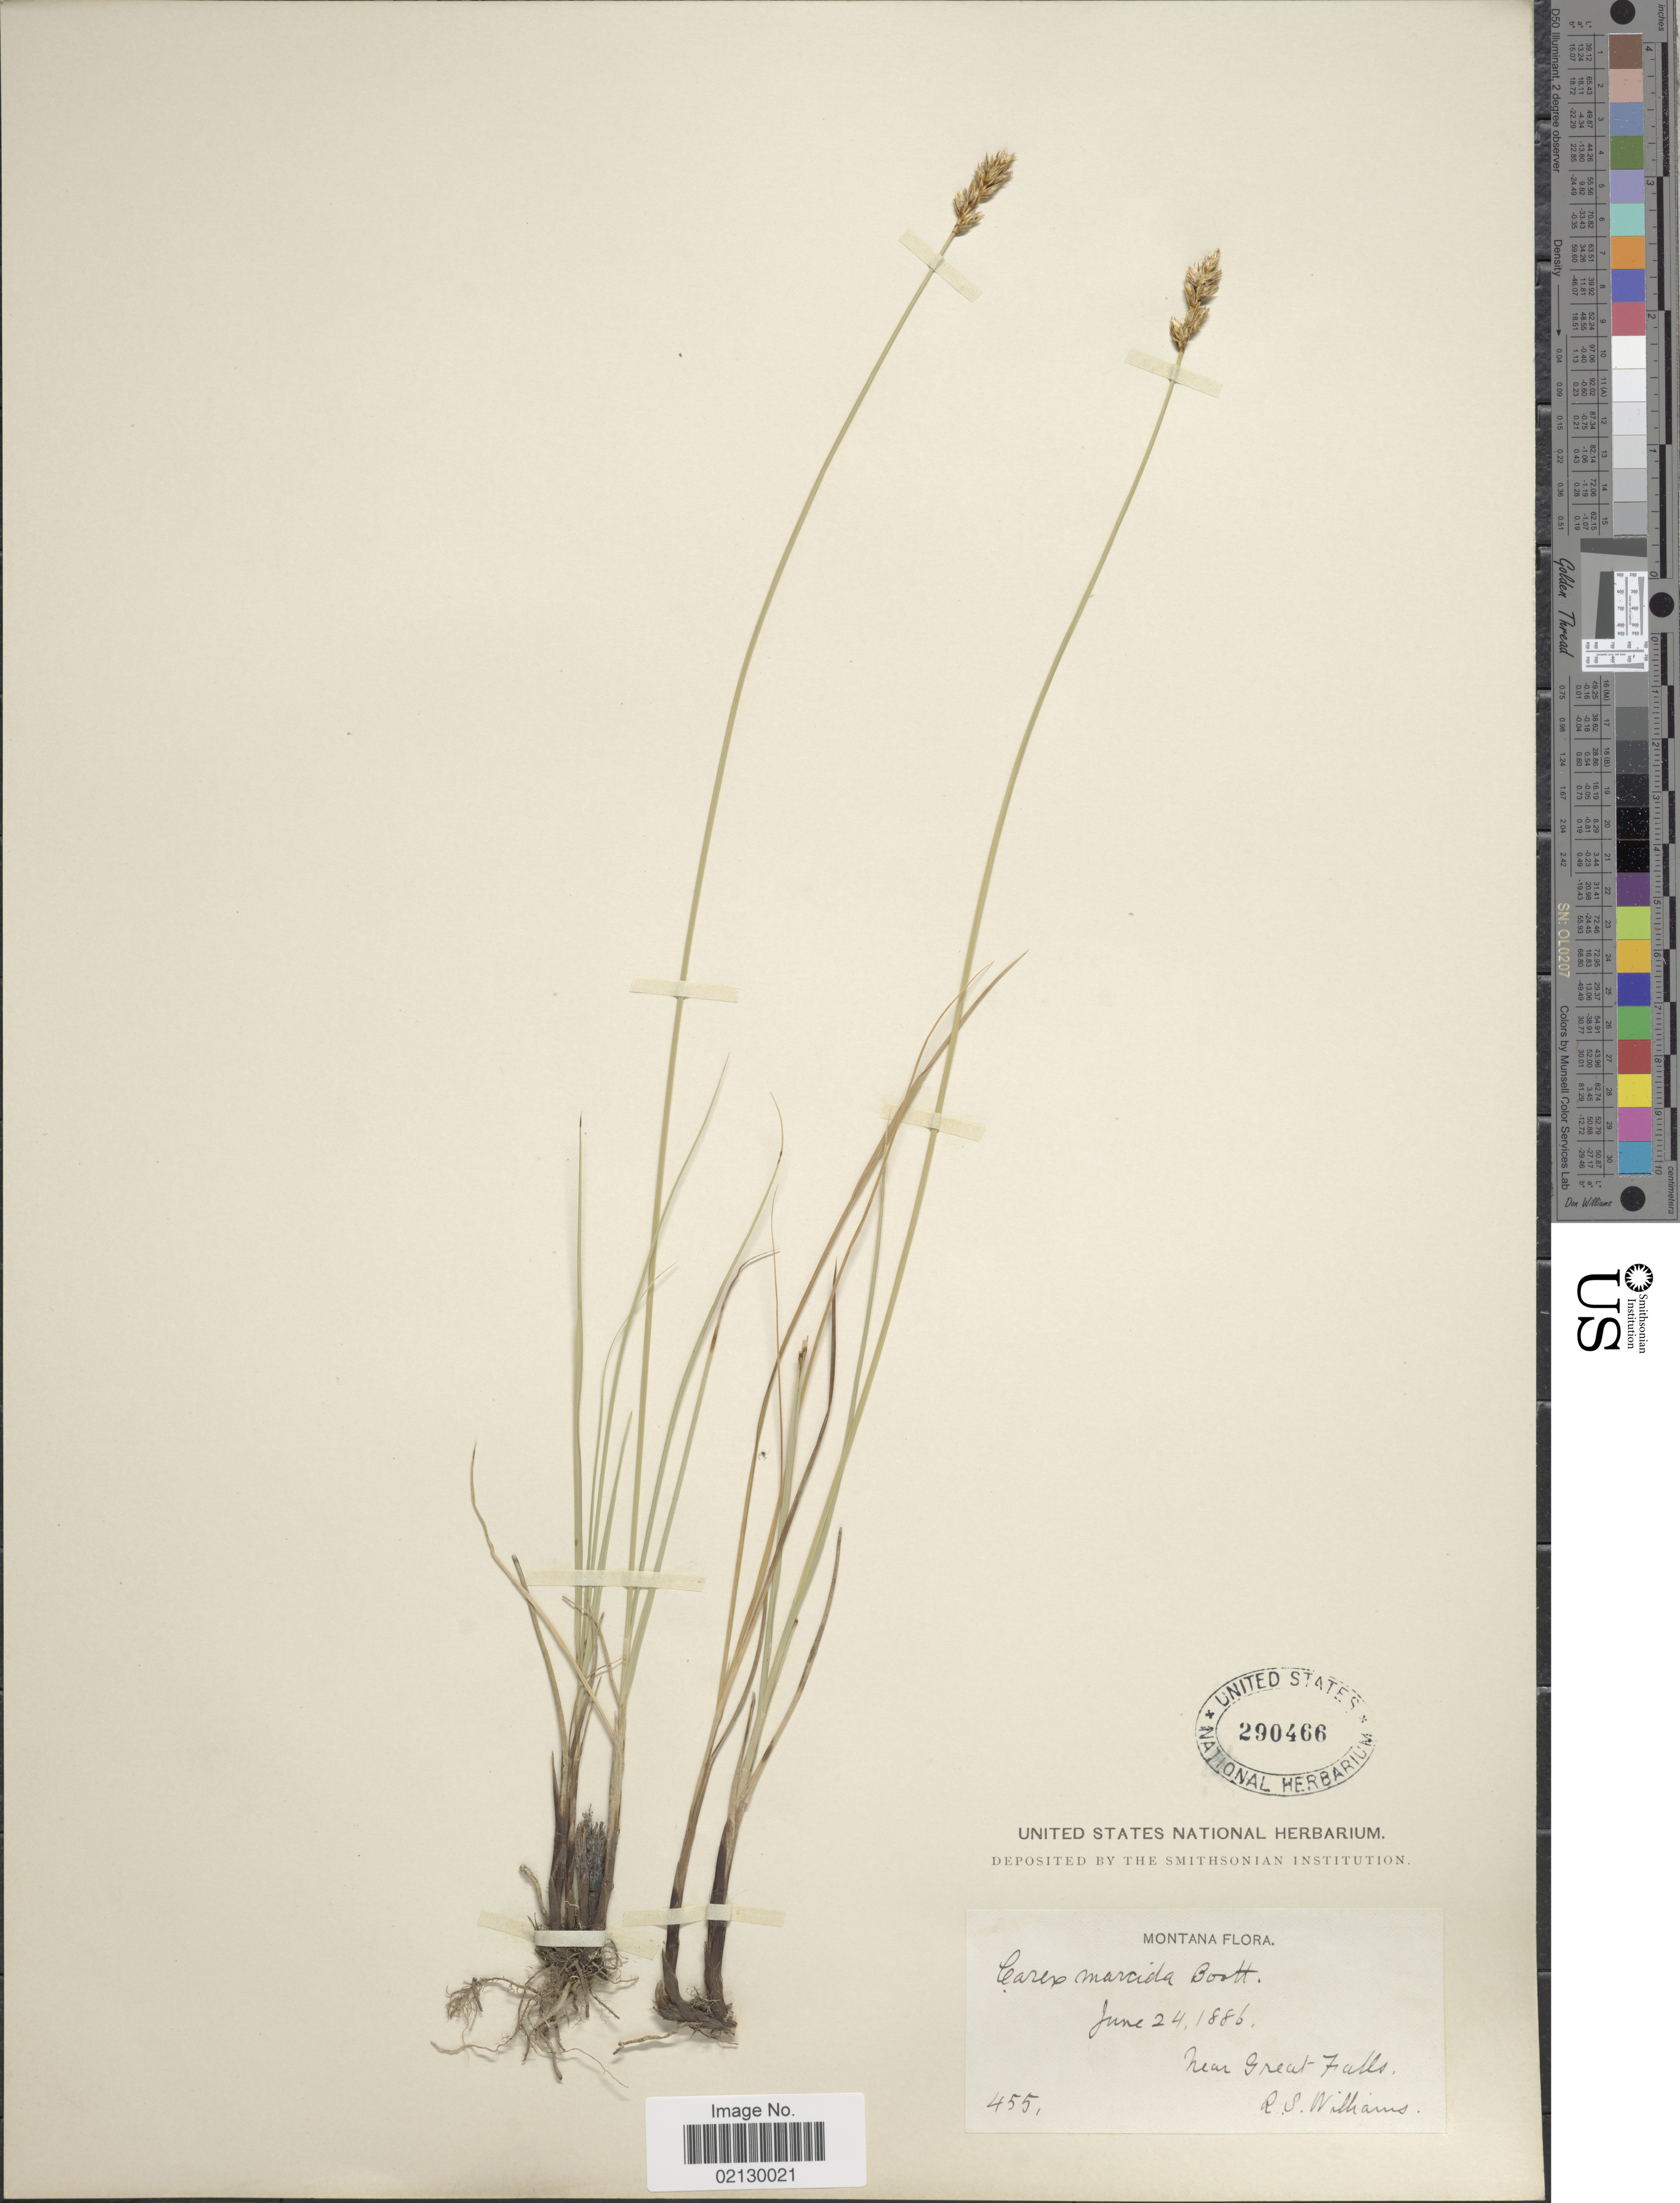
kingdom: Plantae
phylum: Tracheophyta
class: Liliopsida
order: Poales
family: Cyperaceae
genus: Carex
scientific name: Carex praegracilis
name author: W. Boott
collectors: R. S. Williams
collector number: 455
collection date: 1886-06-24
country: United States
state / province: Montana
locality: Near Great Falls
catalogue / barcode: US 290466